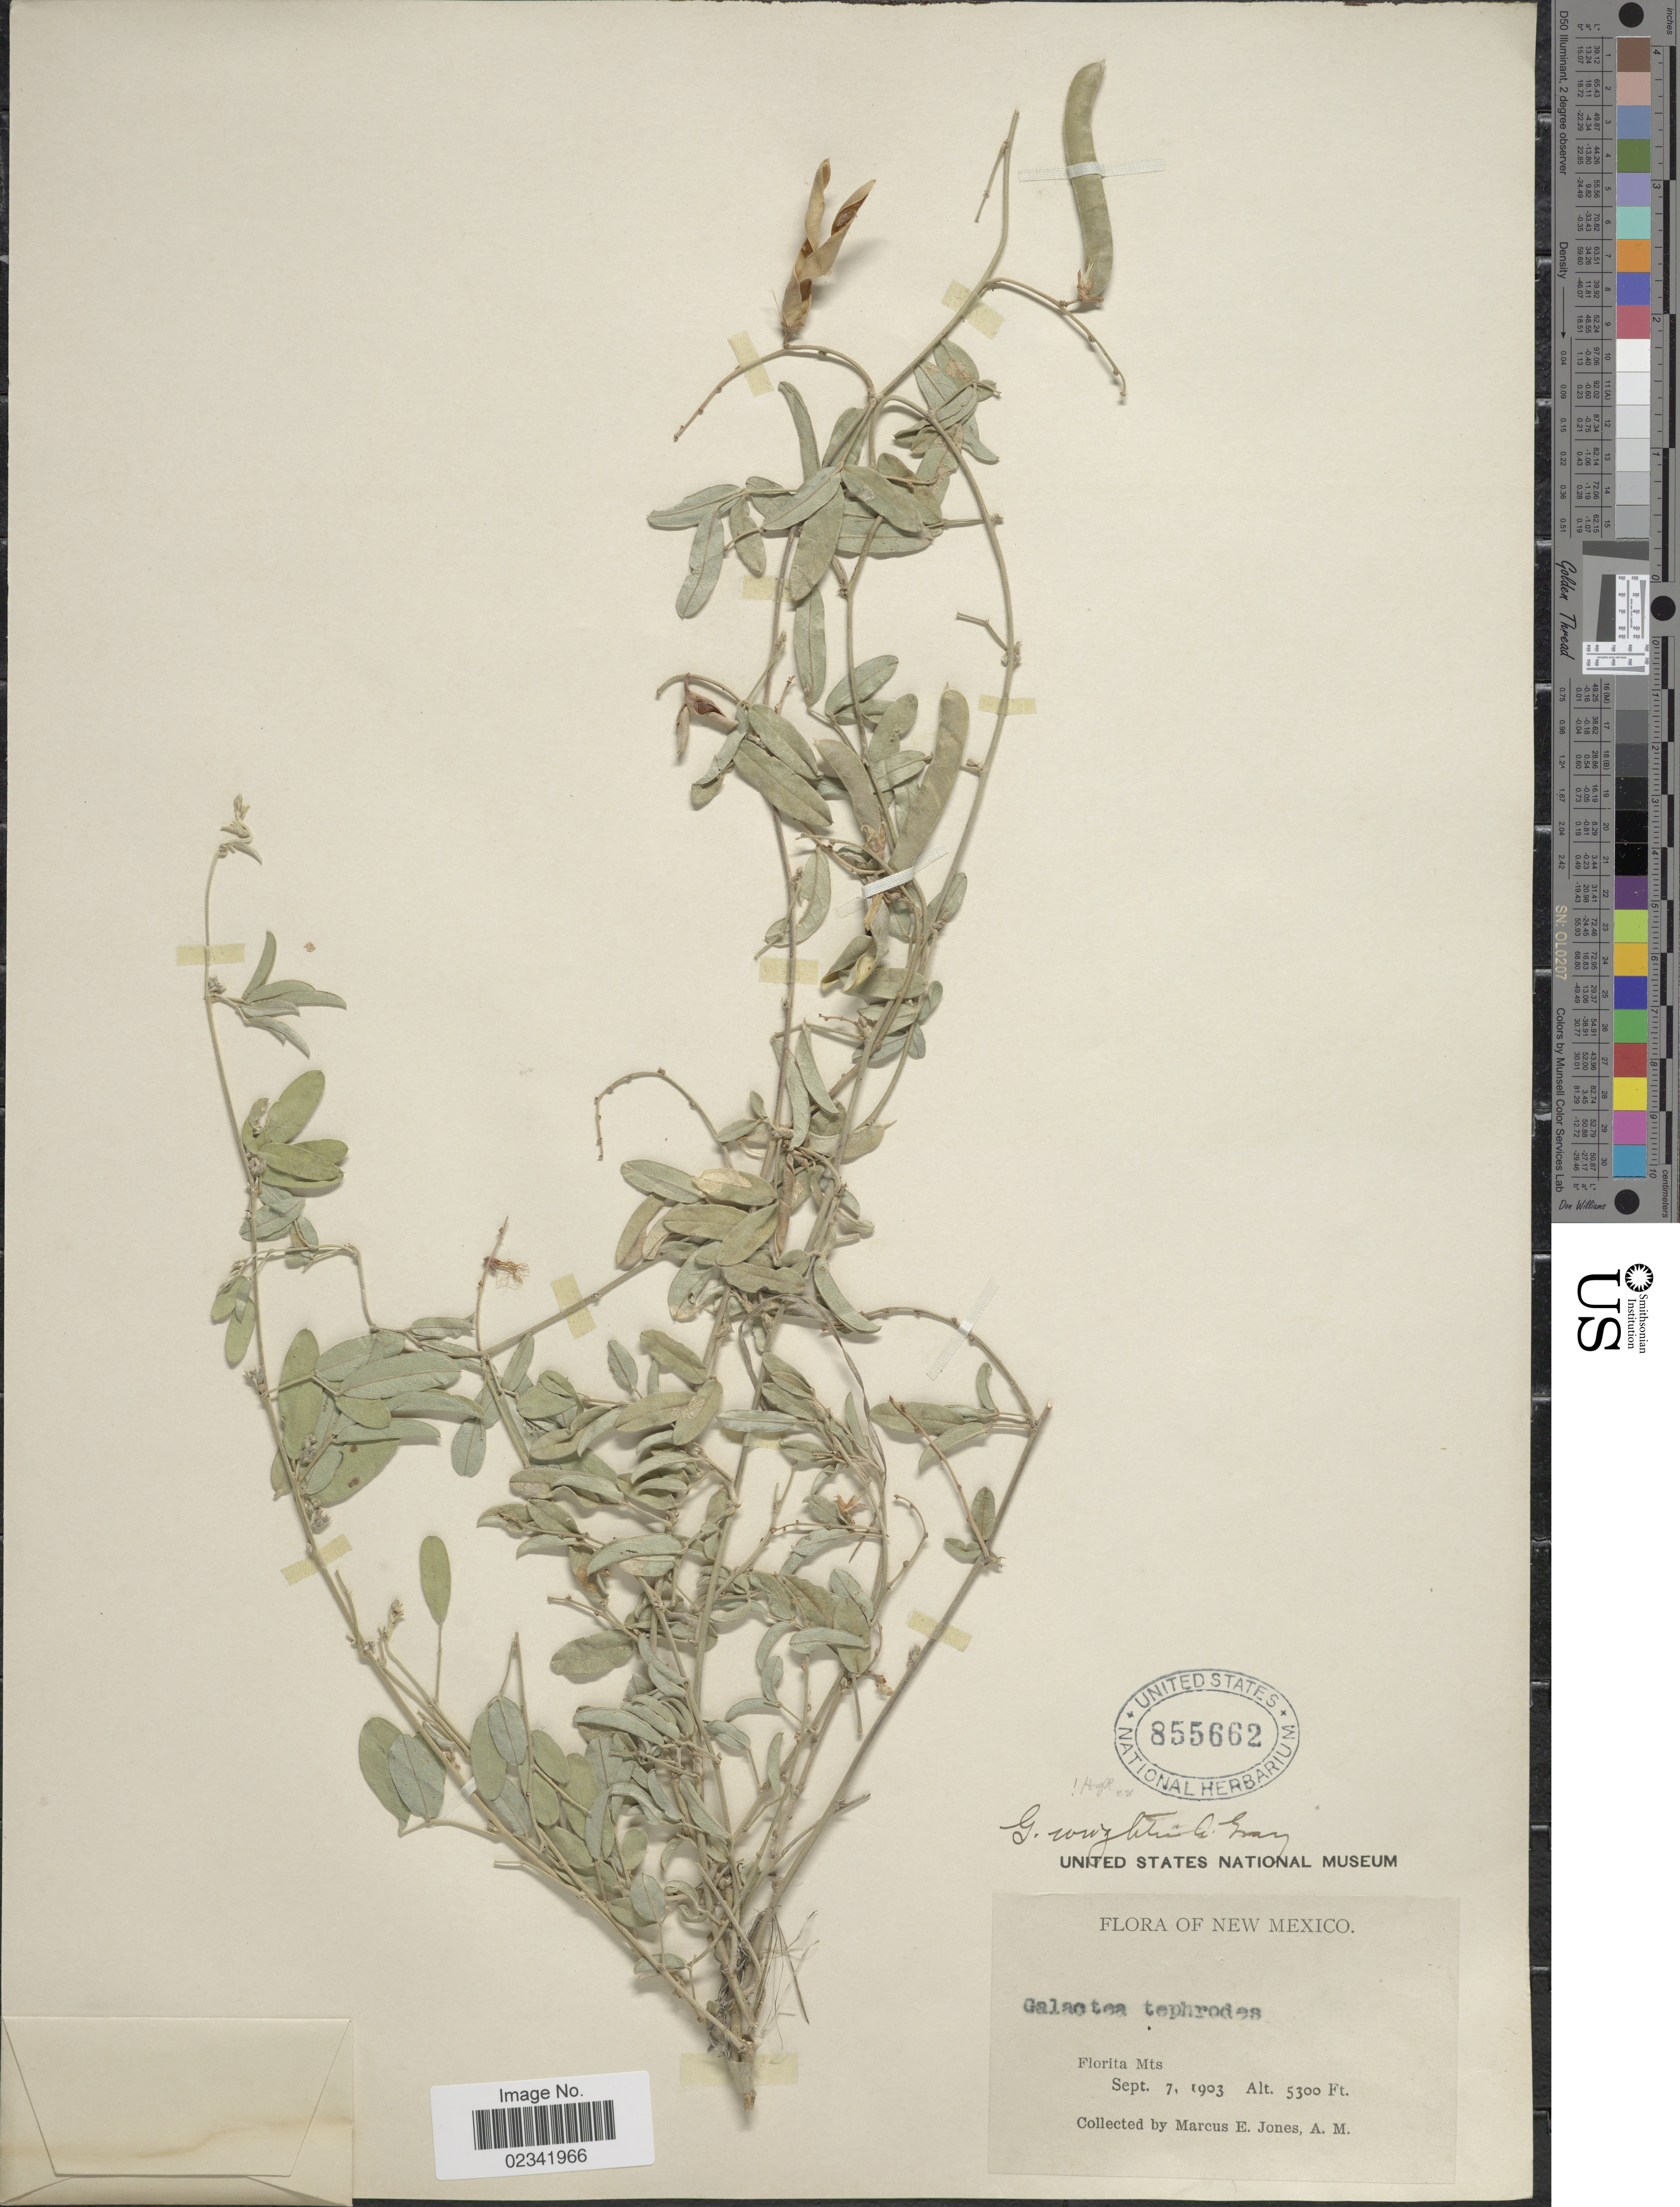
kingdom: Plantae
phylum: Tracheophyta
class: Magnoliopsida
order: Fabales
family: Fabaceae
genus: Galactia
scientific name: Galactia wrightii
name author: A. Gray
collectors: M. E. Jones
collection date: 1903-09-07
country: United States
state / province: New Mexico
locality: Florita Mts.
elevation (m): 1615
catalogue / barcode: US 855662